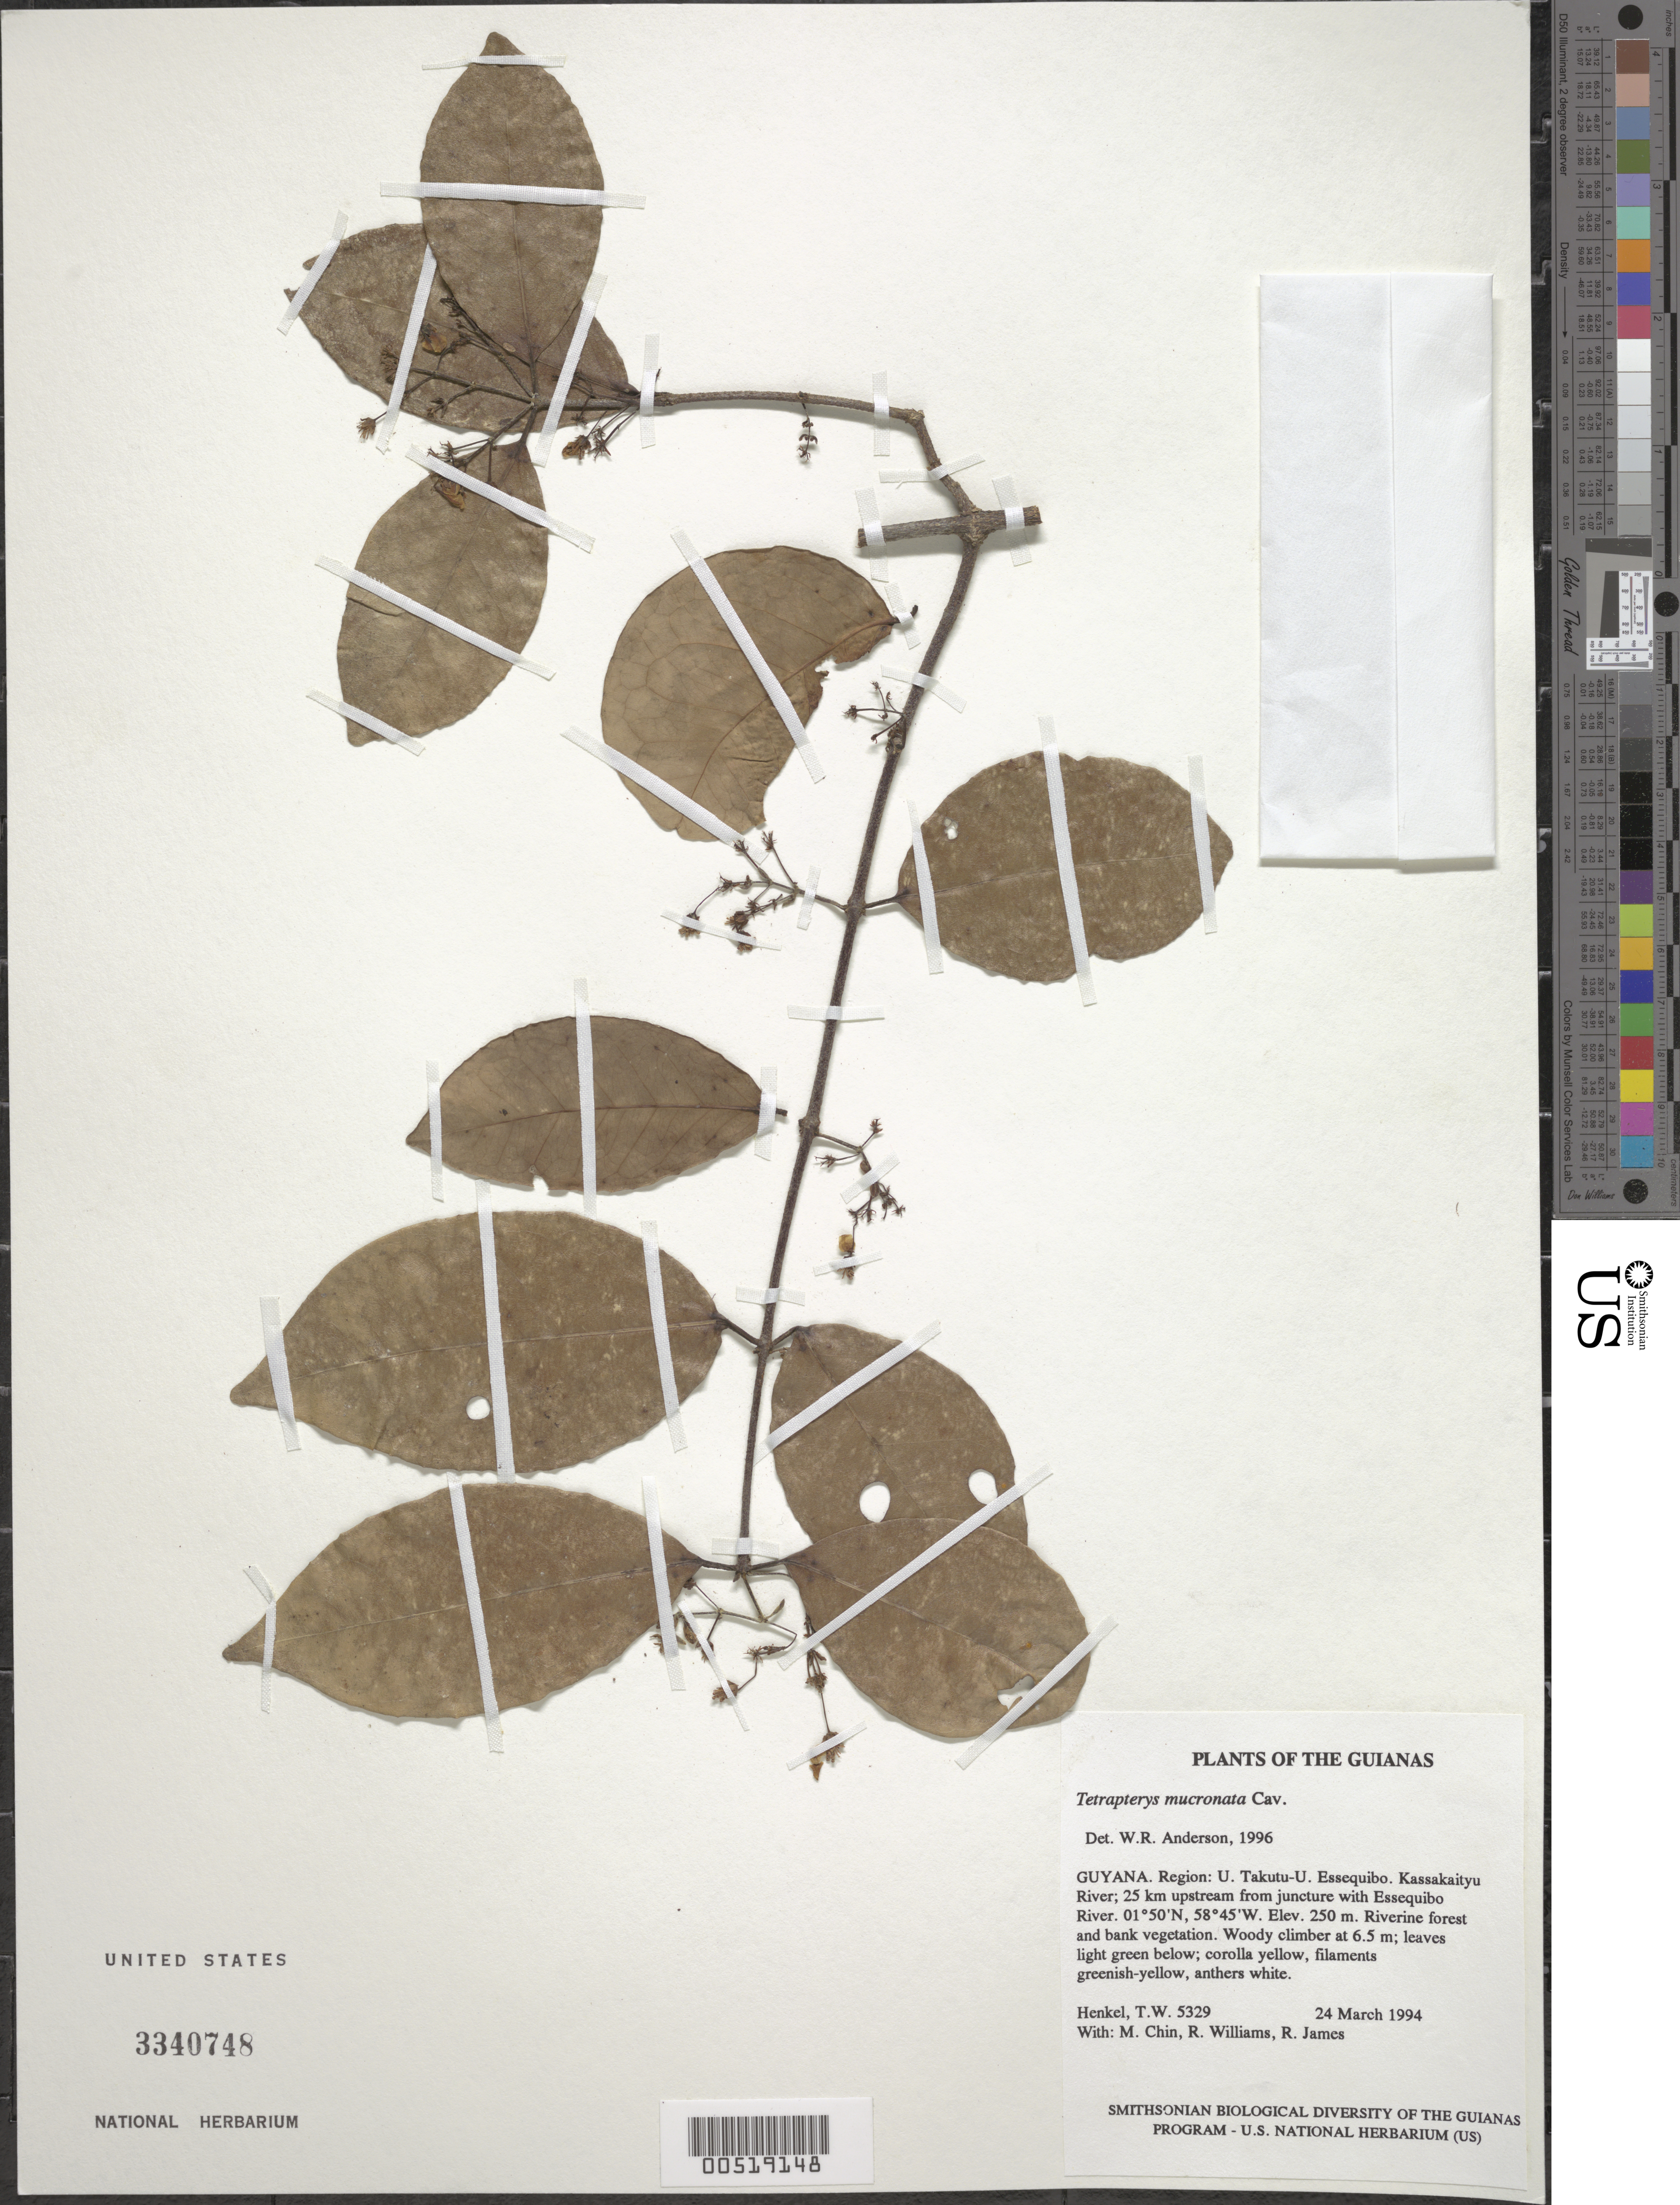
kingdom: Plantae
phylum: Tracheophyta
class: Magnoliopsida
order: Malpighiales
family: Malpighiaceae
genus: Tetrapterys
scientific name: Tetrapterys mucronata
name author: Cav.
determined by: Anderson, W. R., (MICH), University of Michigan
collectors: T. Henkel, M. Chin, R. Williams & R. James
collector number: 5329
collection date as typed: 24 March 1994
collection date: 1994-03-24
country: Guyana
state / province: U. Takutu-U. Essequibo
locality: Kassakaityu River; 25 km upstream from juncture with Essequibo River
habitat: Riverine forest and bank vegetation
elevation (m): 250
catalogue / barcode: US 3340748